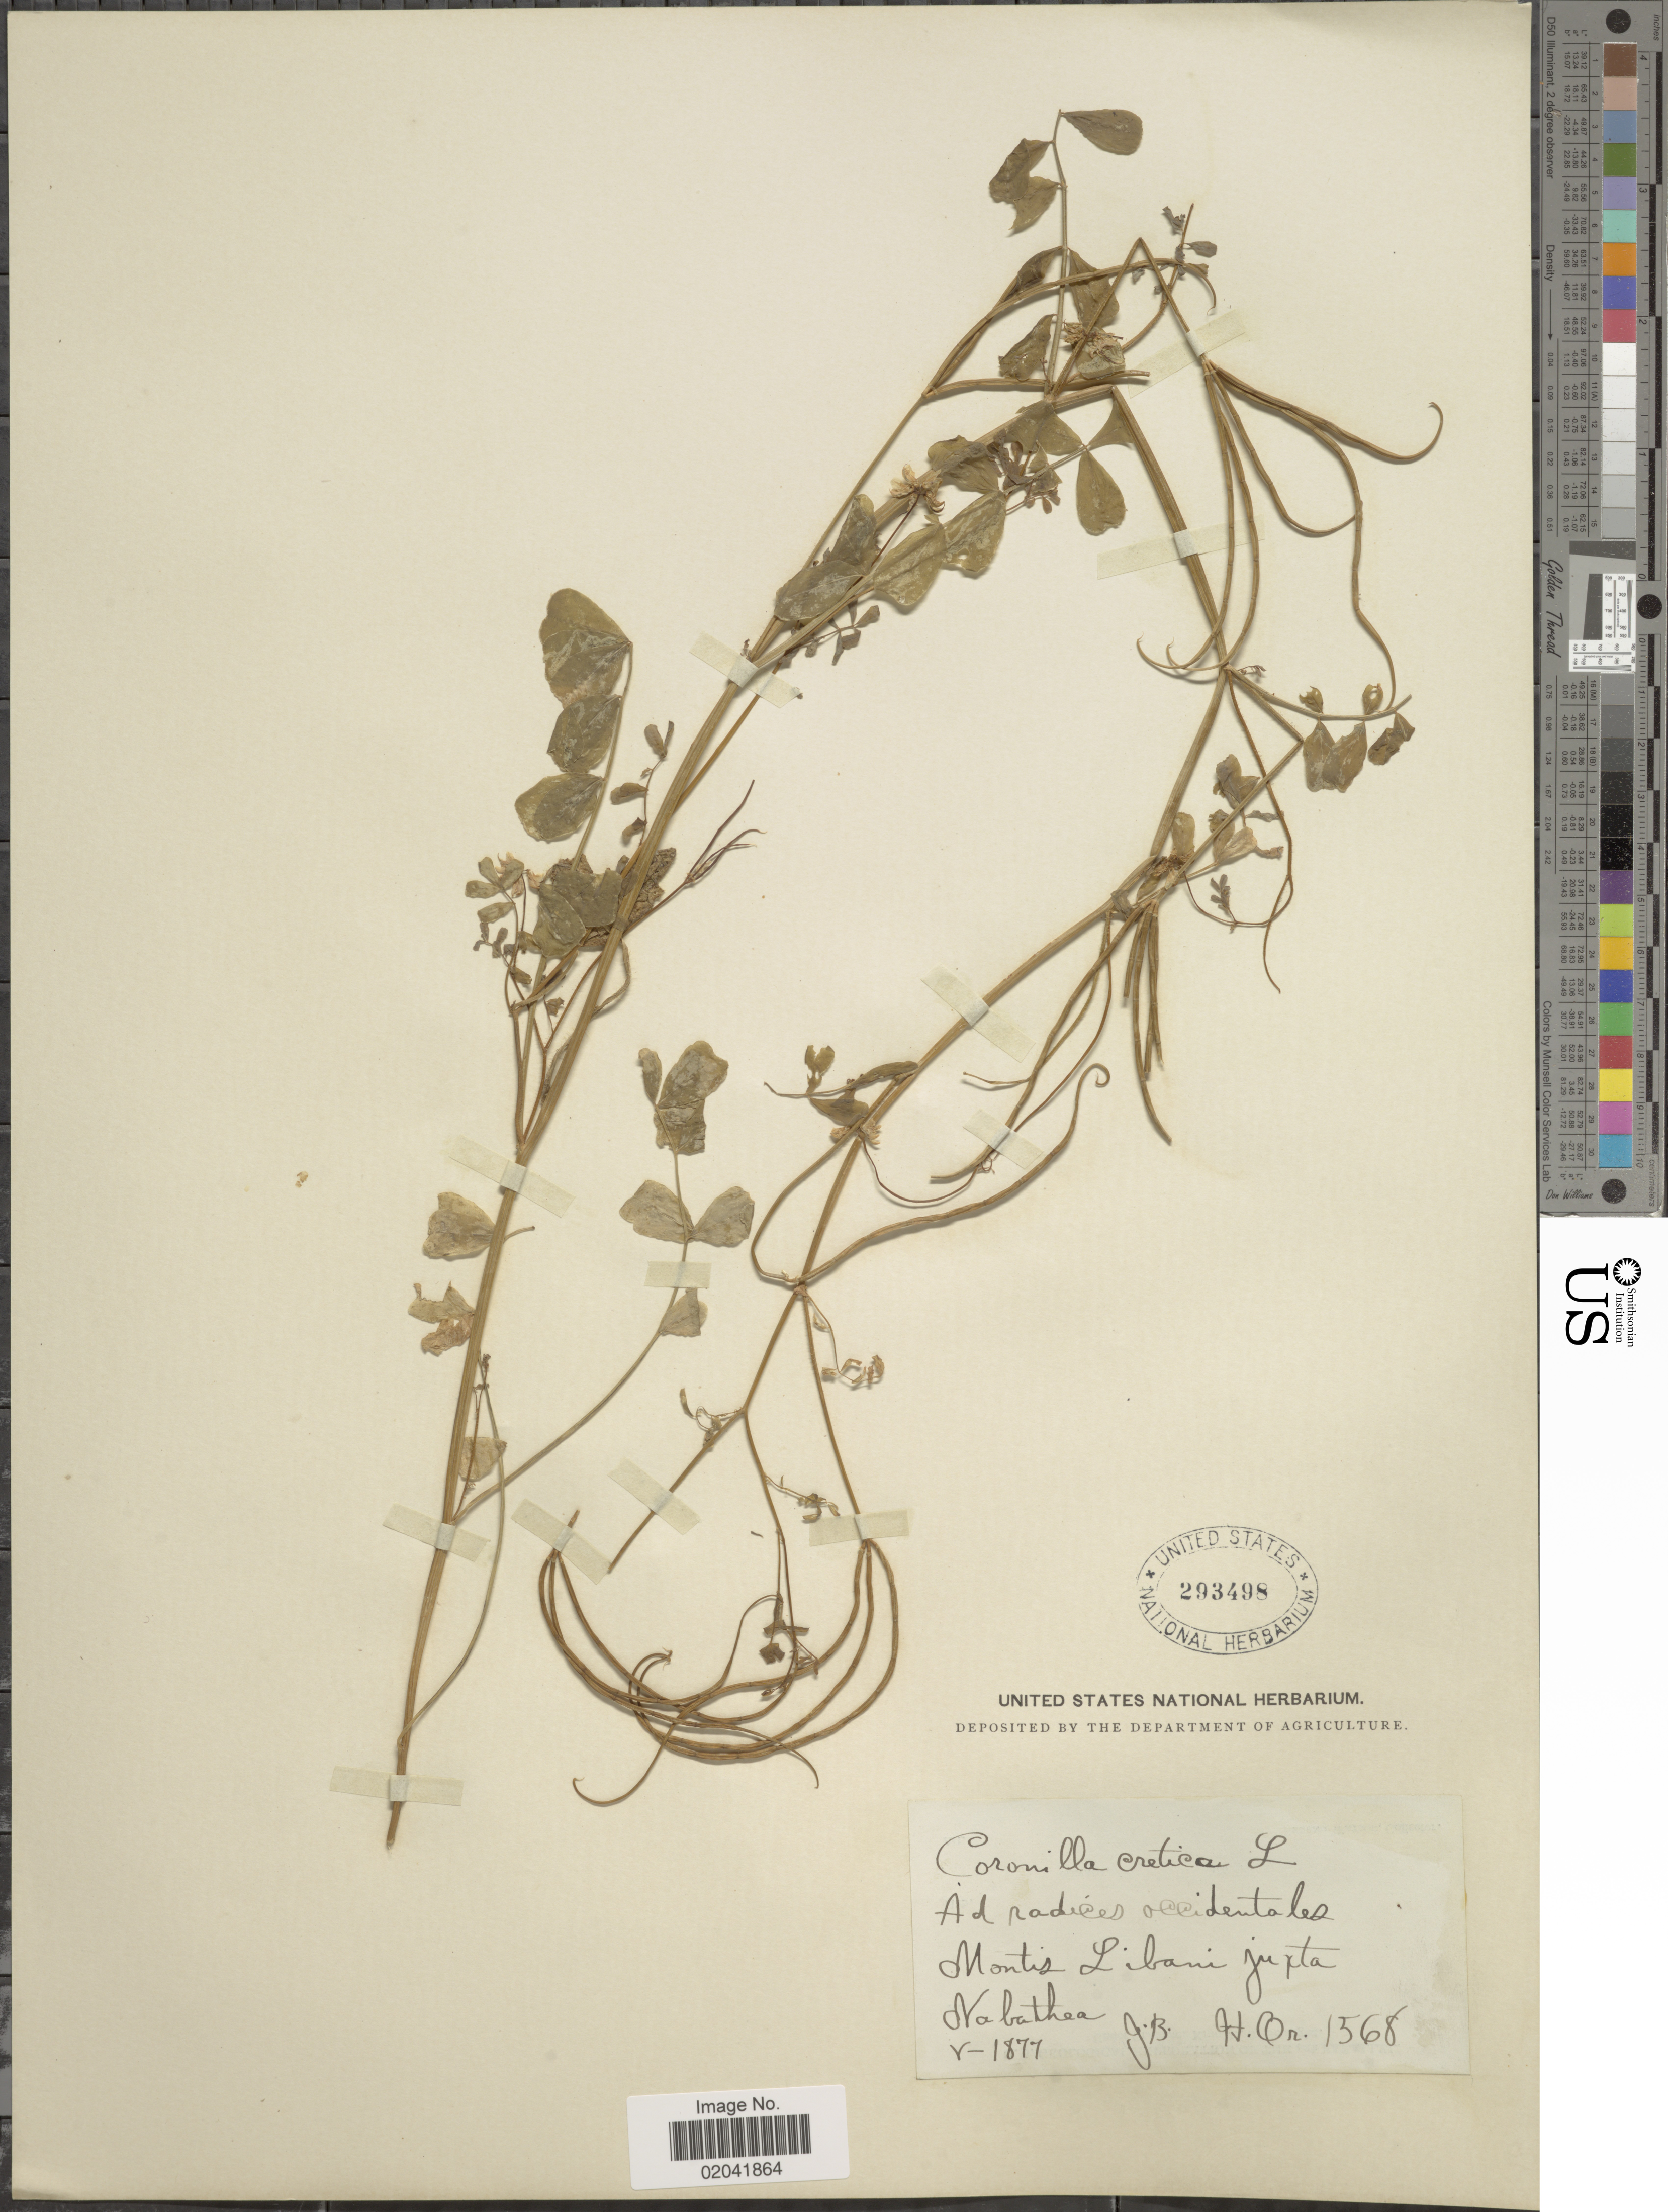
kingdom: Plantae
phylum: Tracheophyta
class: Magnoliopsida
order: Fabales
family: Fabaceae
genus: Coronilla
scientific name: Coronilla cretica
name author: L.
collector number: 1568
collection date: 1877-05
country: Lebanon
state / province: Nabatîyé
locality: Ad radices occidentales Montes Libani juxta Nabathea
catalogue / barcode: US 293498